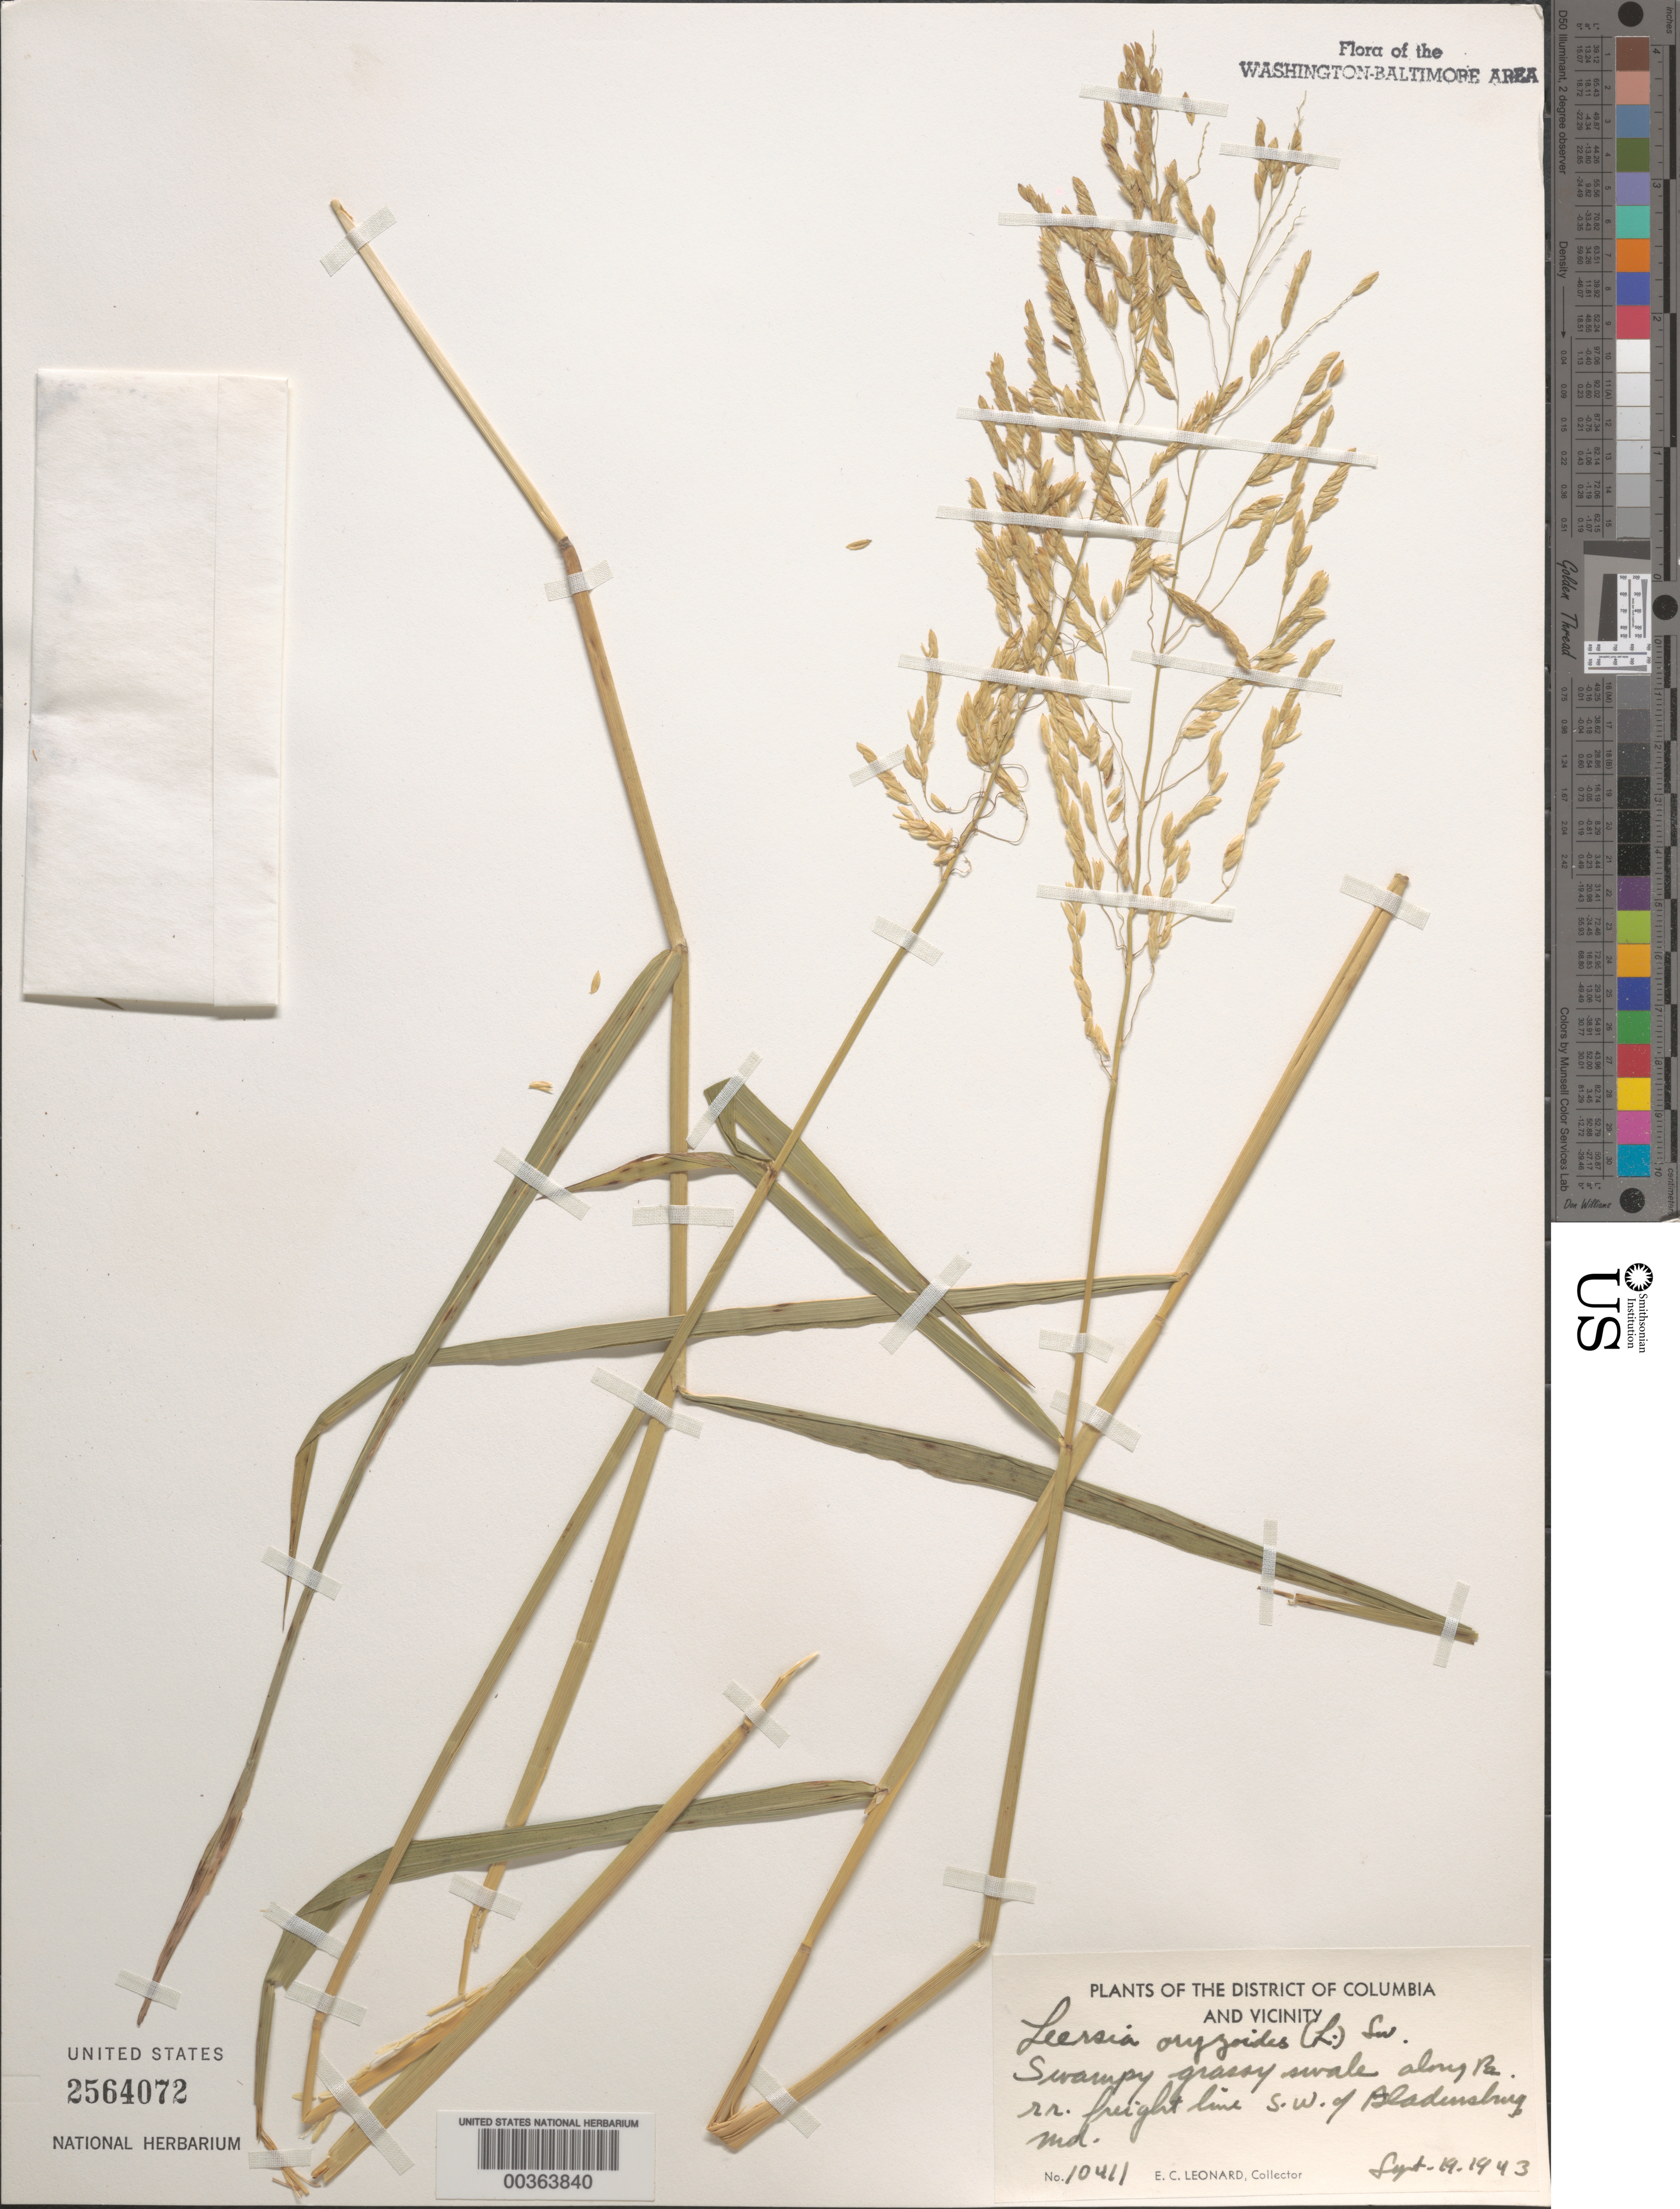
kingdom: Plantae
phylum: Tracheophyta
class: Liliopsida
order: Poales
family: Poaceae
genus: Leersia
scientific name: Leersia oryzoides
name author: (L.) Sw.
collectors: E. C. Leonard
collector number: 10411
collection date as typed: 19 Sep 1943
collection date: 1943-09-19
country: United States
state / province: Maryland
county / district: Prince George's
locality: Southwest of Bladensburg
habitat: Swampy grassy swale along railroad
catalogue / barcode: US 2564072